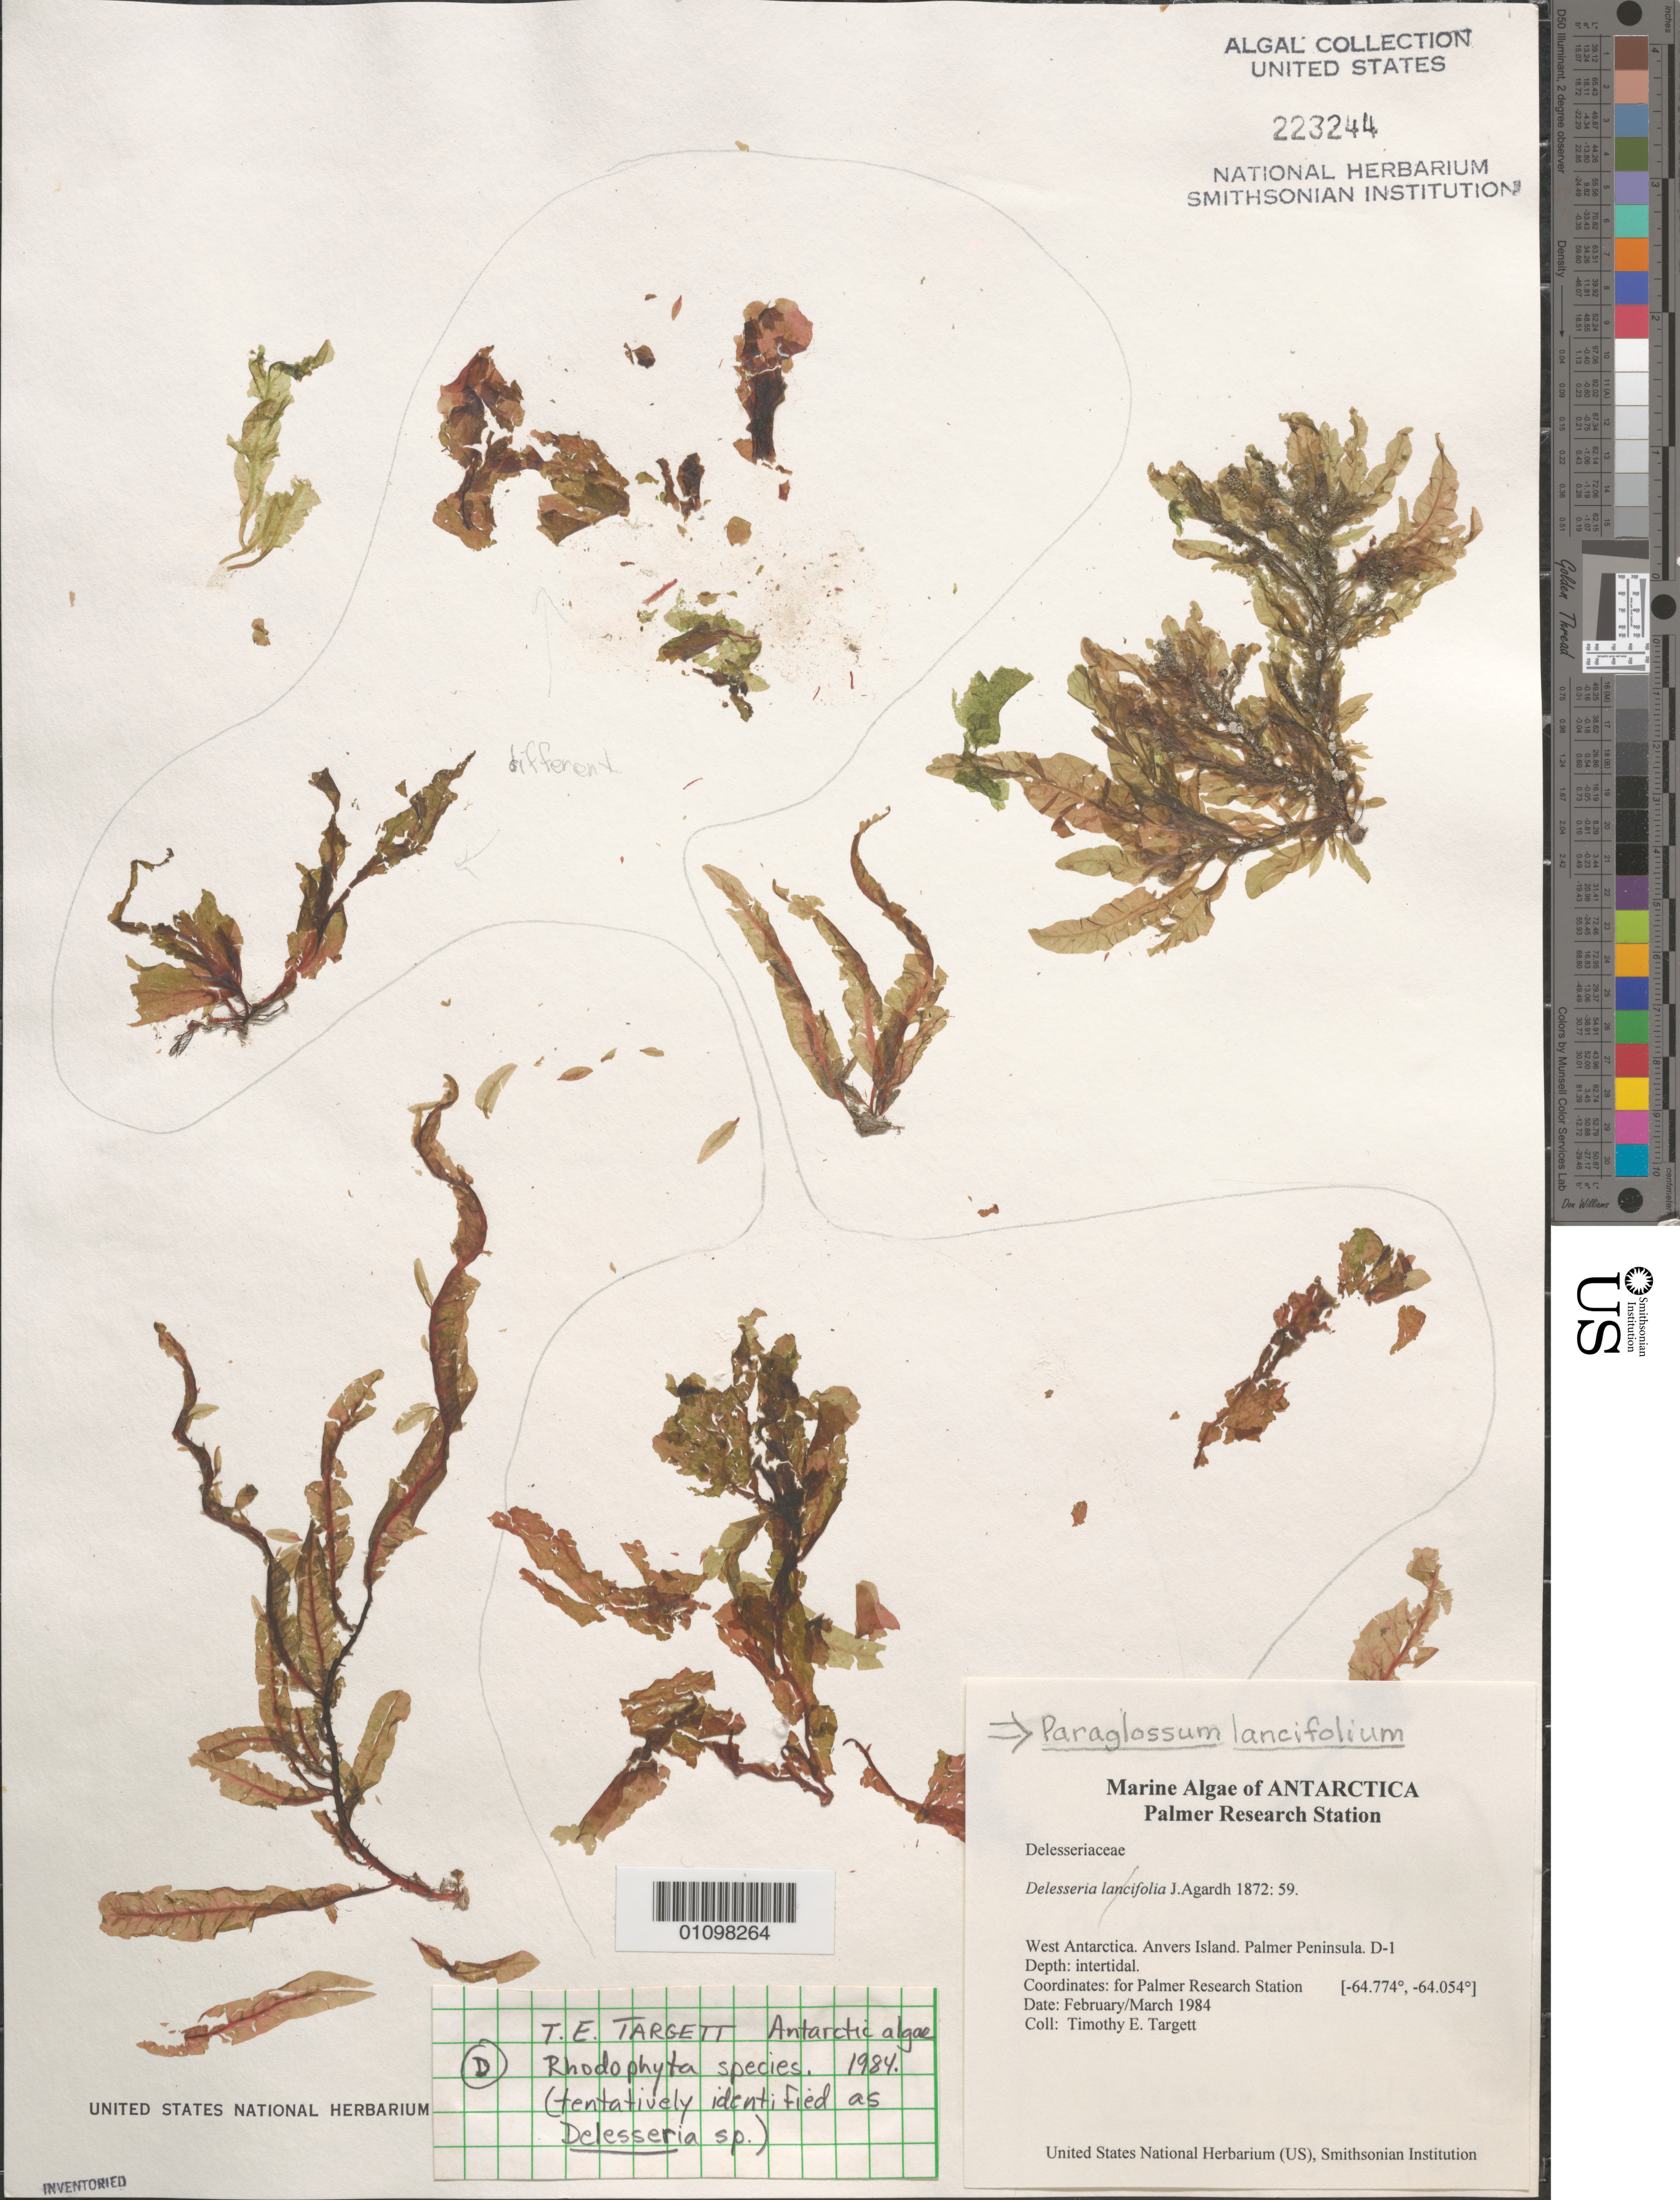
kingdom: Plantae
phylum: Rhodophyta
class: Florideophyceae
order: Ceramiales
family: Delesseriaceae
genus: Paraglossum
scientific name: Paraglossum lancifolium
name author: (J. Agardh) J. Agardh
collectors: T. Targett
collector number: D-1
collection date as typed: February/March 1984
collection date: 1984-02/1984-03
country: Antarctica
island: Anvers Island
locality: West Antarctica, Palmer Peninsula, Palmer Research Station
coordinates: -64.774, -64.054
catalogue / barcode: US 223244